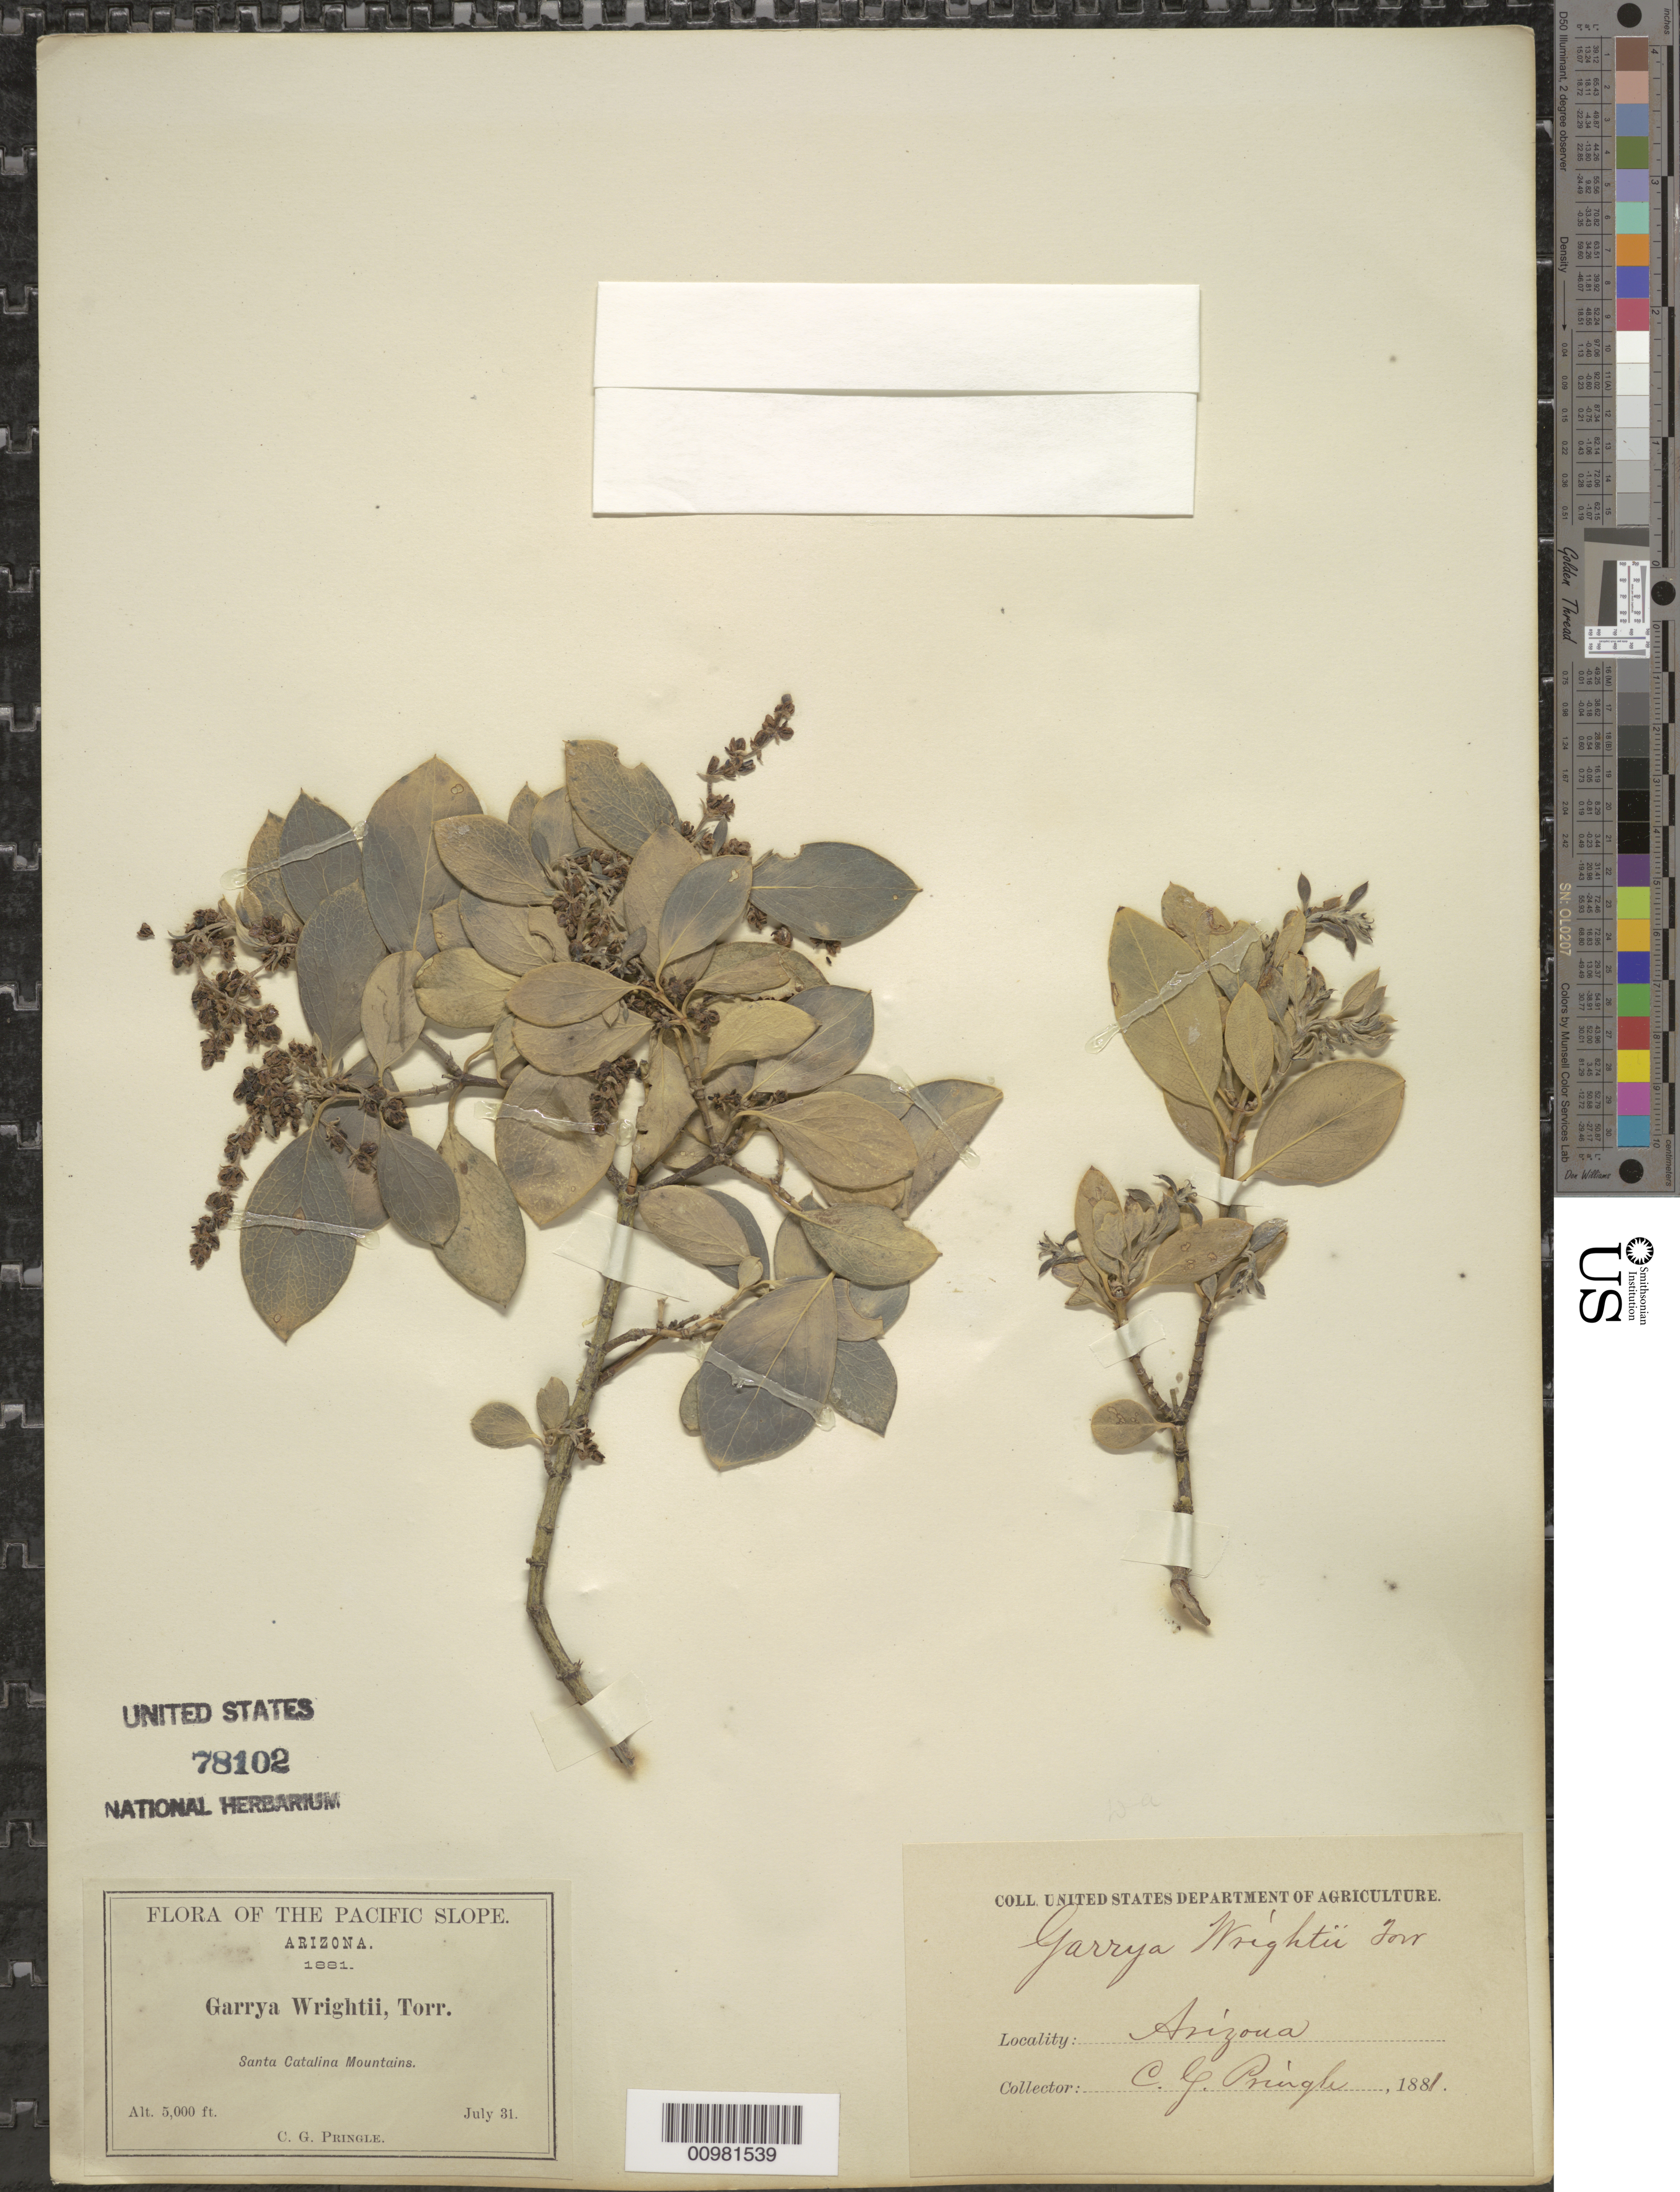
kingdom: Plantae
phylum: Tracheophyta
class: Magnoliopsida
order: Garryales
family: Garryaceae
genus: Garrya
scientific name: Garrya wrightii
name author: Torr.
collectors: C. G. Pringle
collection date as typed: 31 Jul 1881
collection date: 1881-07-31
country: United States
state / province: Arizona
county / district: Pima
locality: Samta Catalina Mountains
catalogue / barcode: US 78102